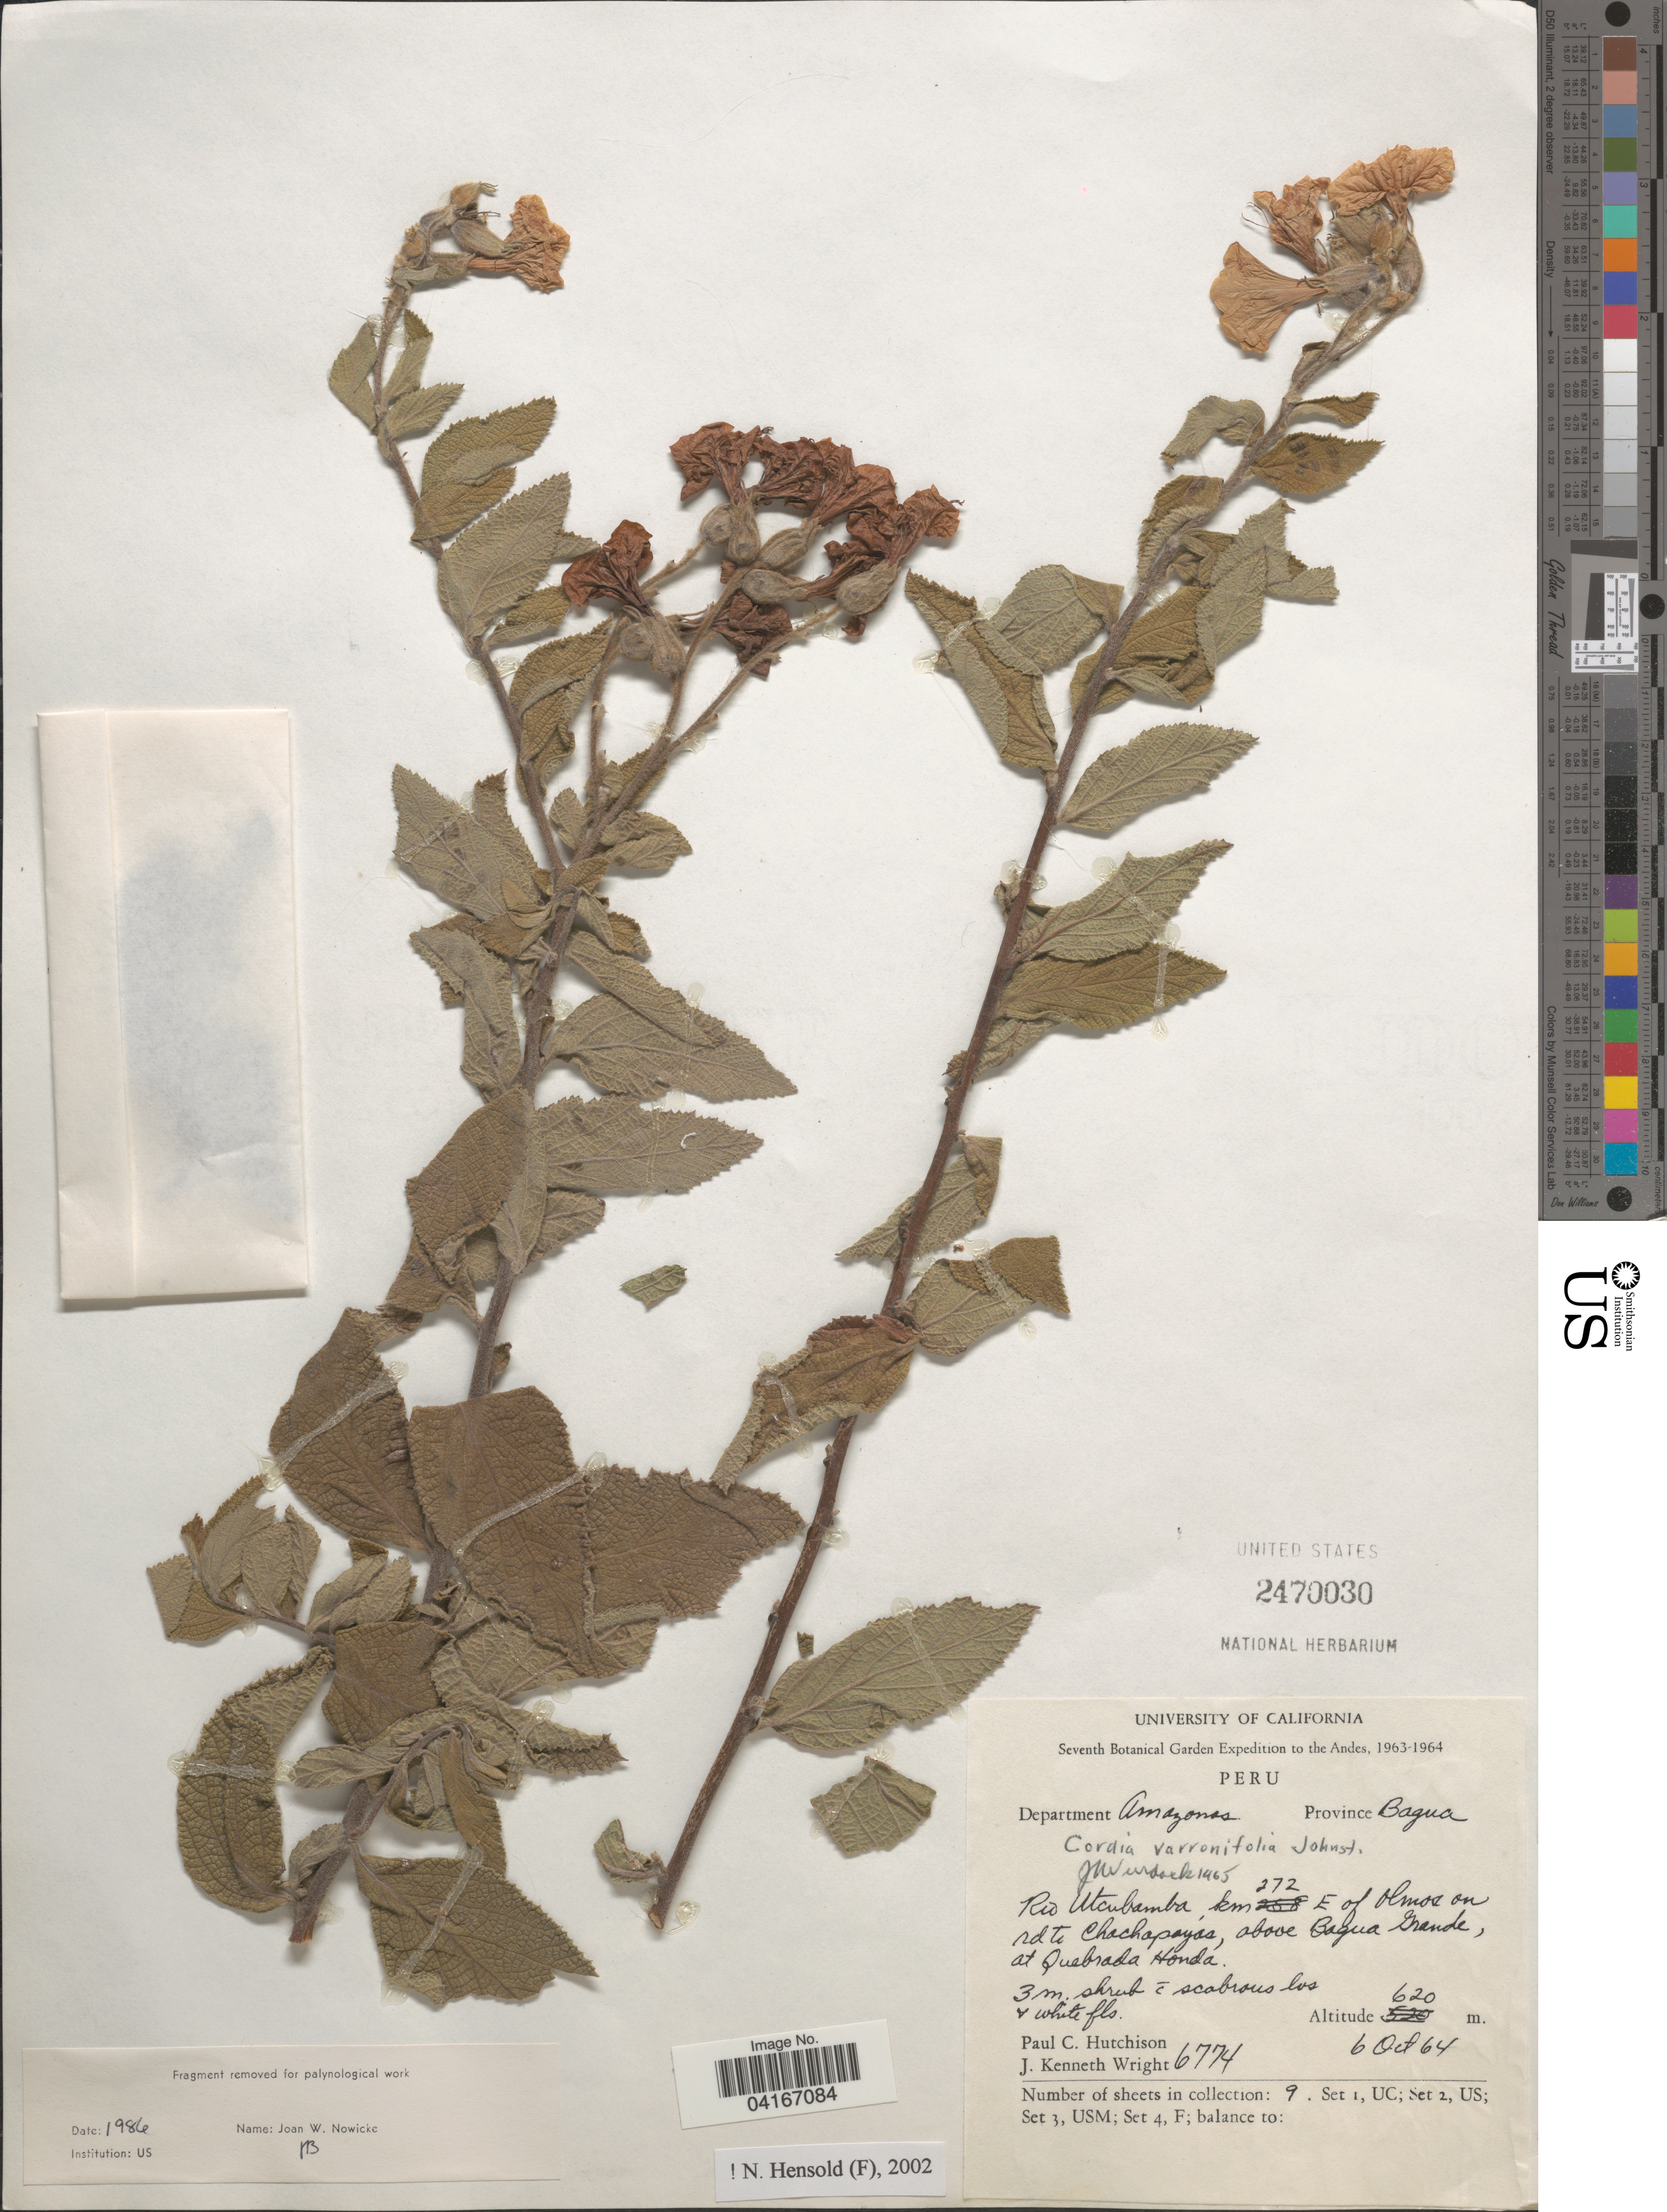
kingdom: Plantae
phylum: Tracheophyta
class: Magnoliopsida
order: Boraginales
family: Cordiaceae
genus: Cordia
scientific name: Cordia varronifolia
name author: I.M. Johnst.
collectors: P. C. Hutchison & J. K. Wright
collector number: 6774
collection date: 1964-10-06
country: Peru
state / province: Amazonas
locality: Seventh Botanical Garden Expedition to the Andes, 1963-1964. Department Amazonas. Province Bagua. Rio Utcubamba, km 272 E of Olmos on rd to Chachapoyas, above Bagua Grande, at Quebrada Honda.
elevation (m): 620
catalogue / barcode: US 2470030